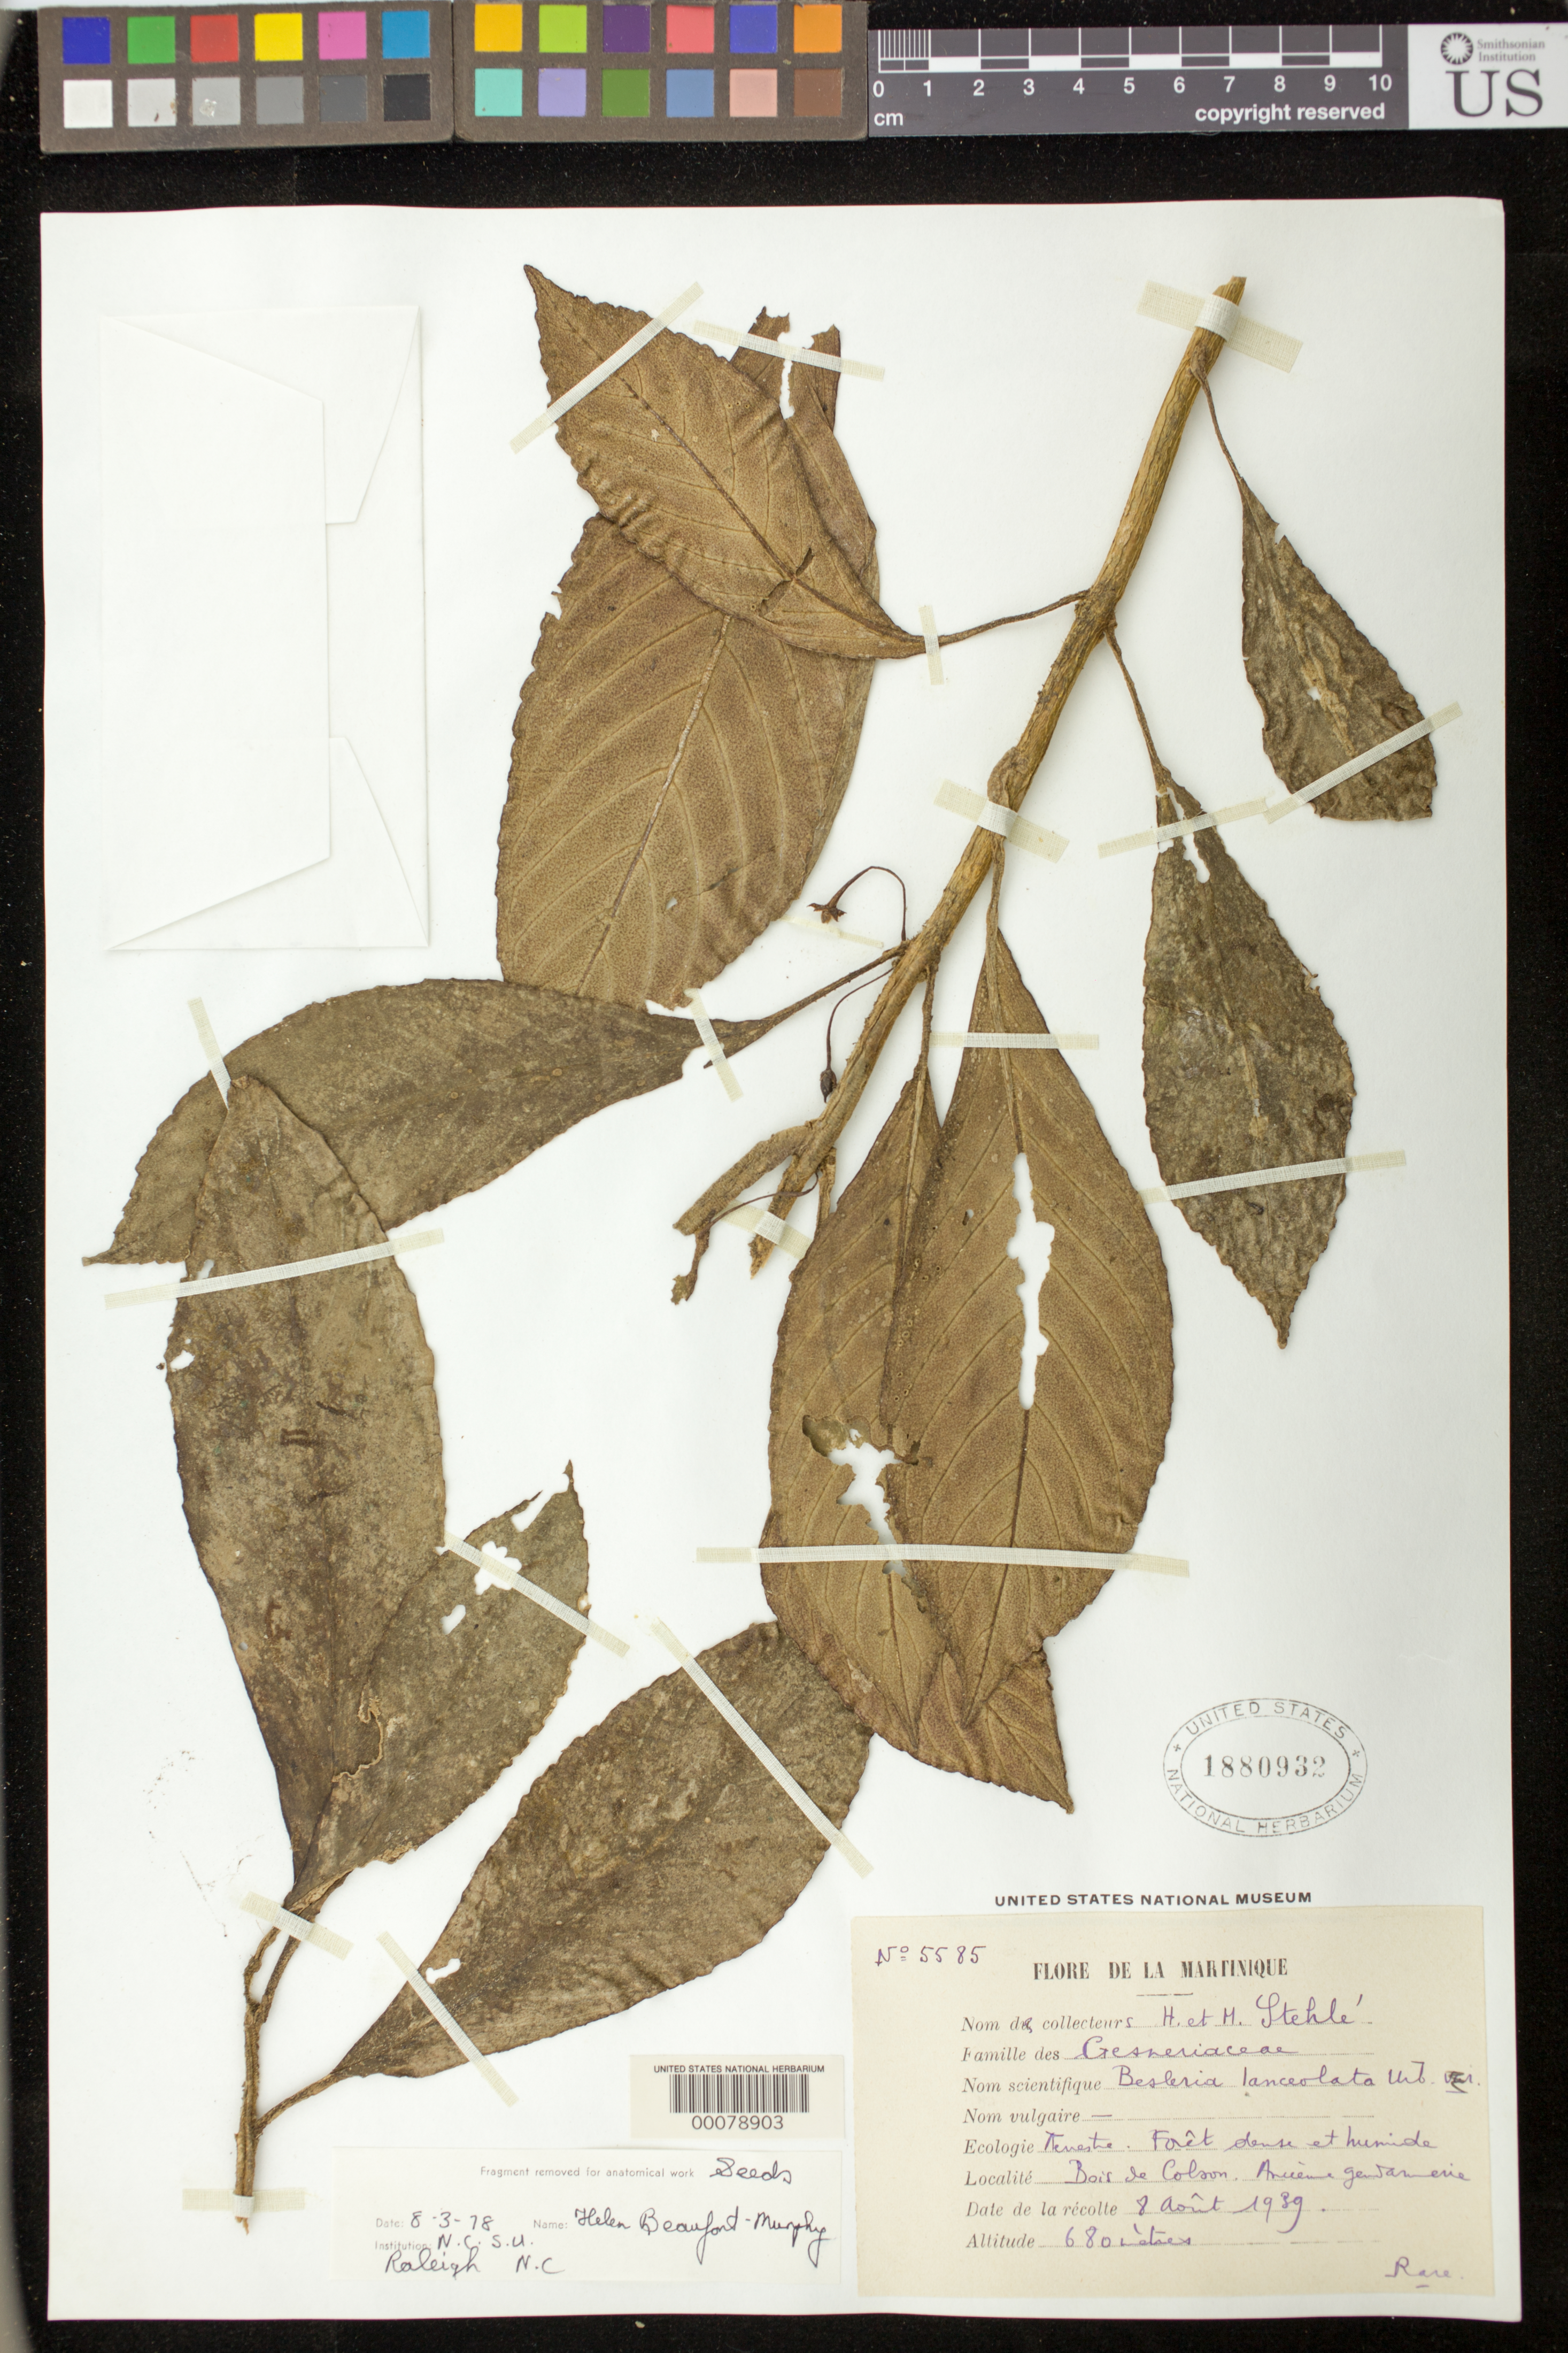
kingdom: Plantae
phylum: Tracheophyta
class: Magnoliopsida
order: Lamiales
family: Gesneriaceae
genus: Besleria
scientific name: Besleria lanceolata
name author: Urb.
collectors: H. Stehlé & M. Stehlé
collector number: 5585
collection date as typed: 08 Aug 1939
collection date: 1939-08-08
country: Martinique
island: Martinique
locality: Woods of Colson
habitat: Dense, humid forest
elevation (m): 680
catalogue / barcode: US 1880932